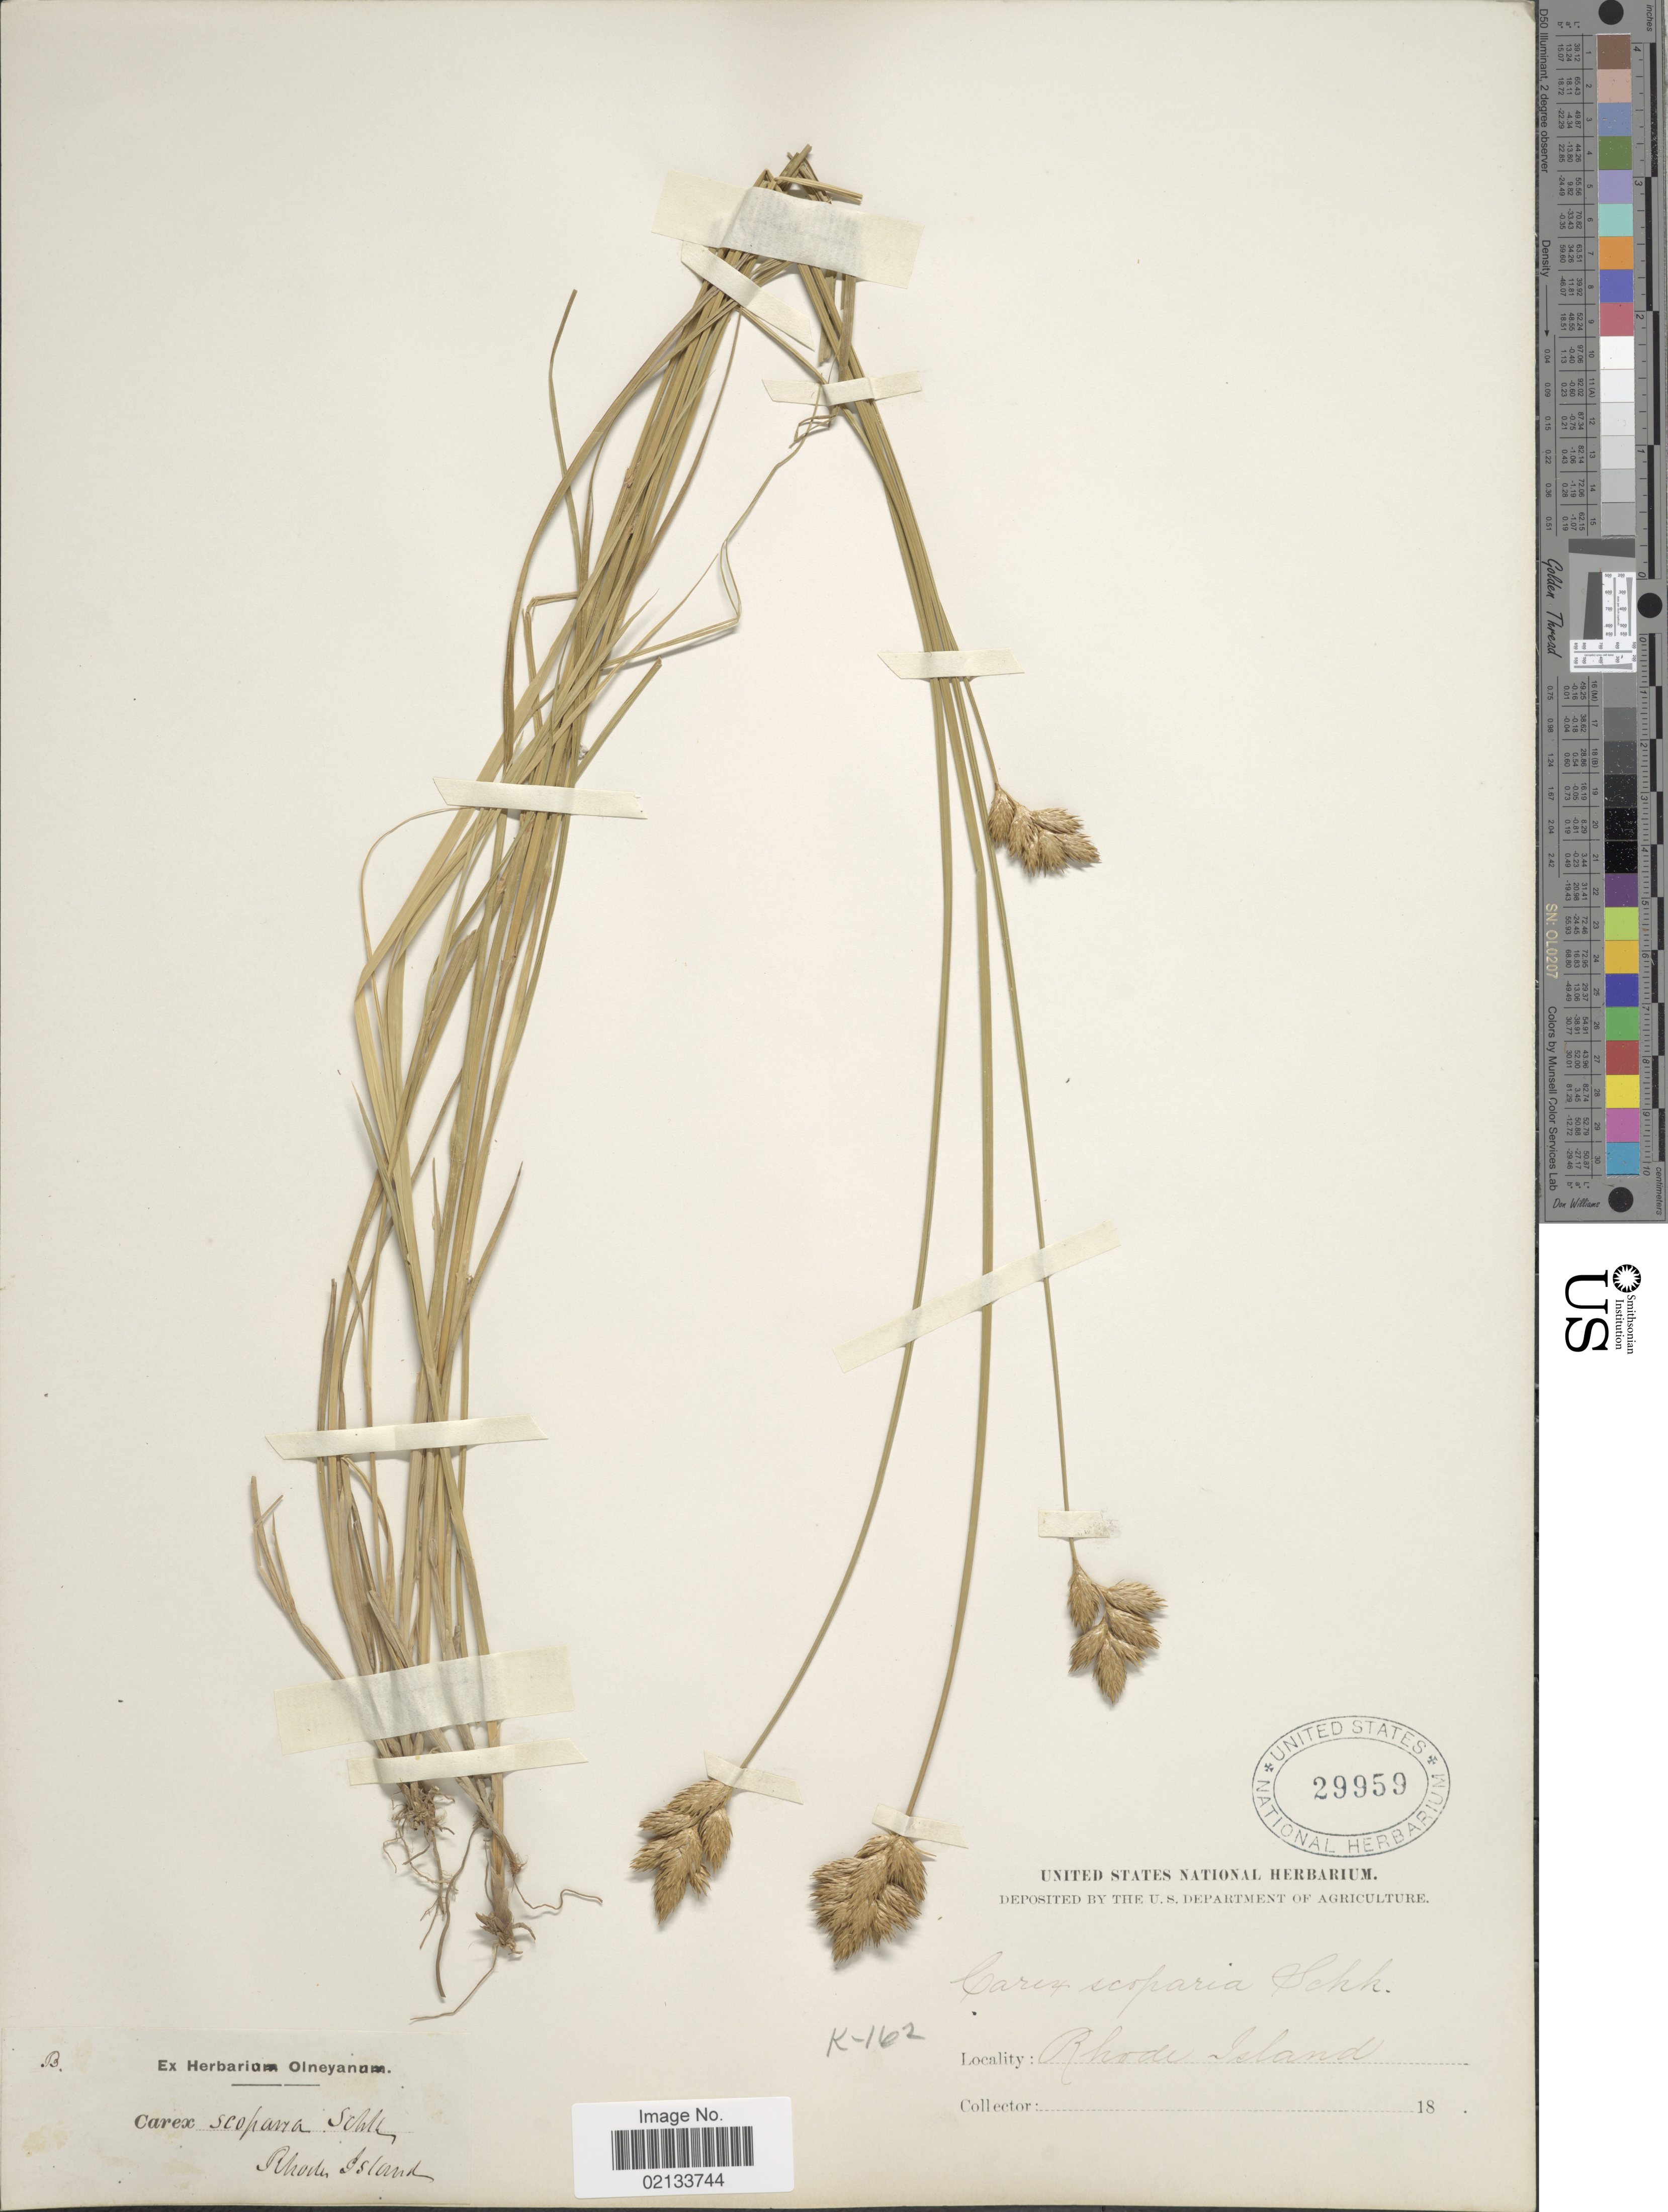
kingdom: Plantae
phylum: Tracheophyta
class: Liliopsida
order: Poales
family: Cyperaceae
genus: Carex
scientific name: Carex scoparia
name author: Schkuhr ex Willd.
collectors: ex herb. Olneyanum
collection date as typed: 18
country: United States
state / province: Rhode Island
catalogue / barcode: US 29959